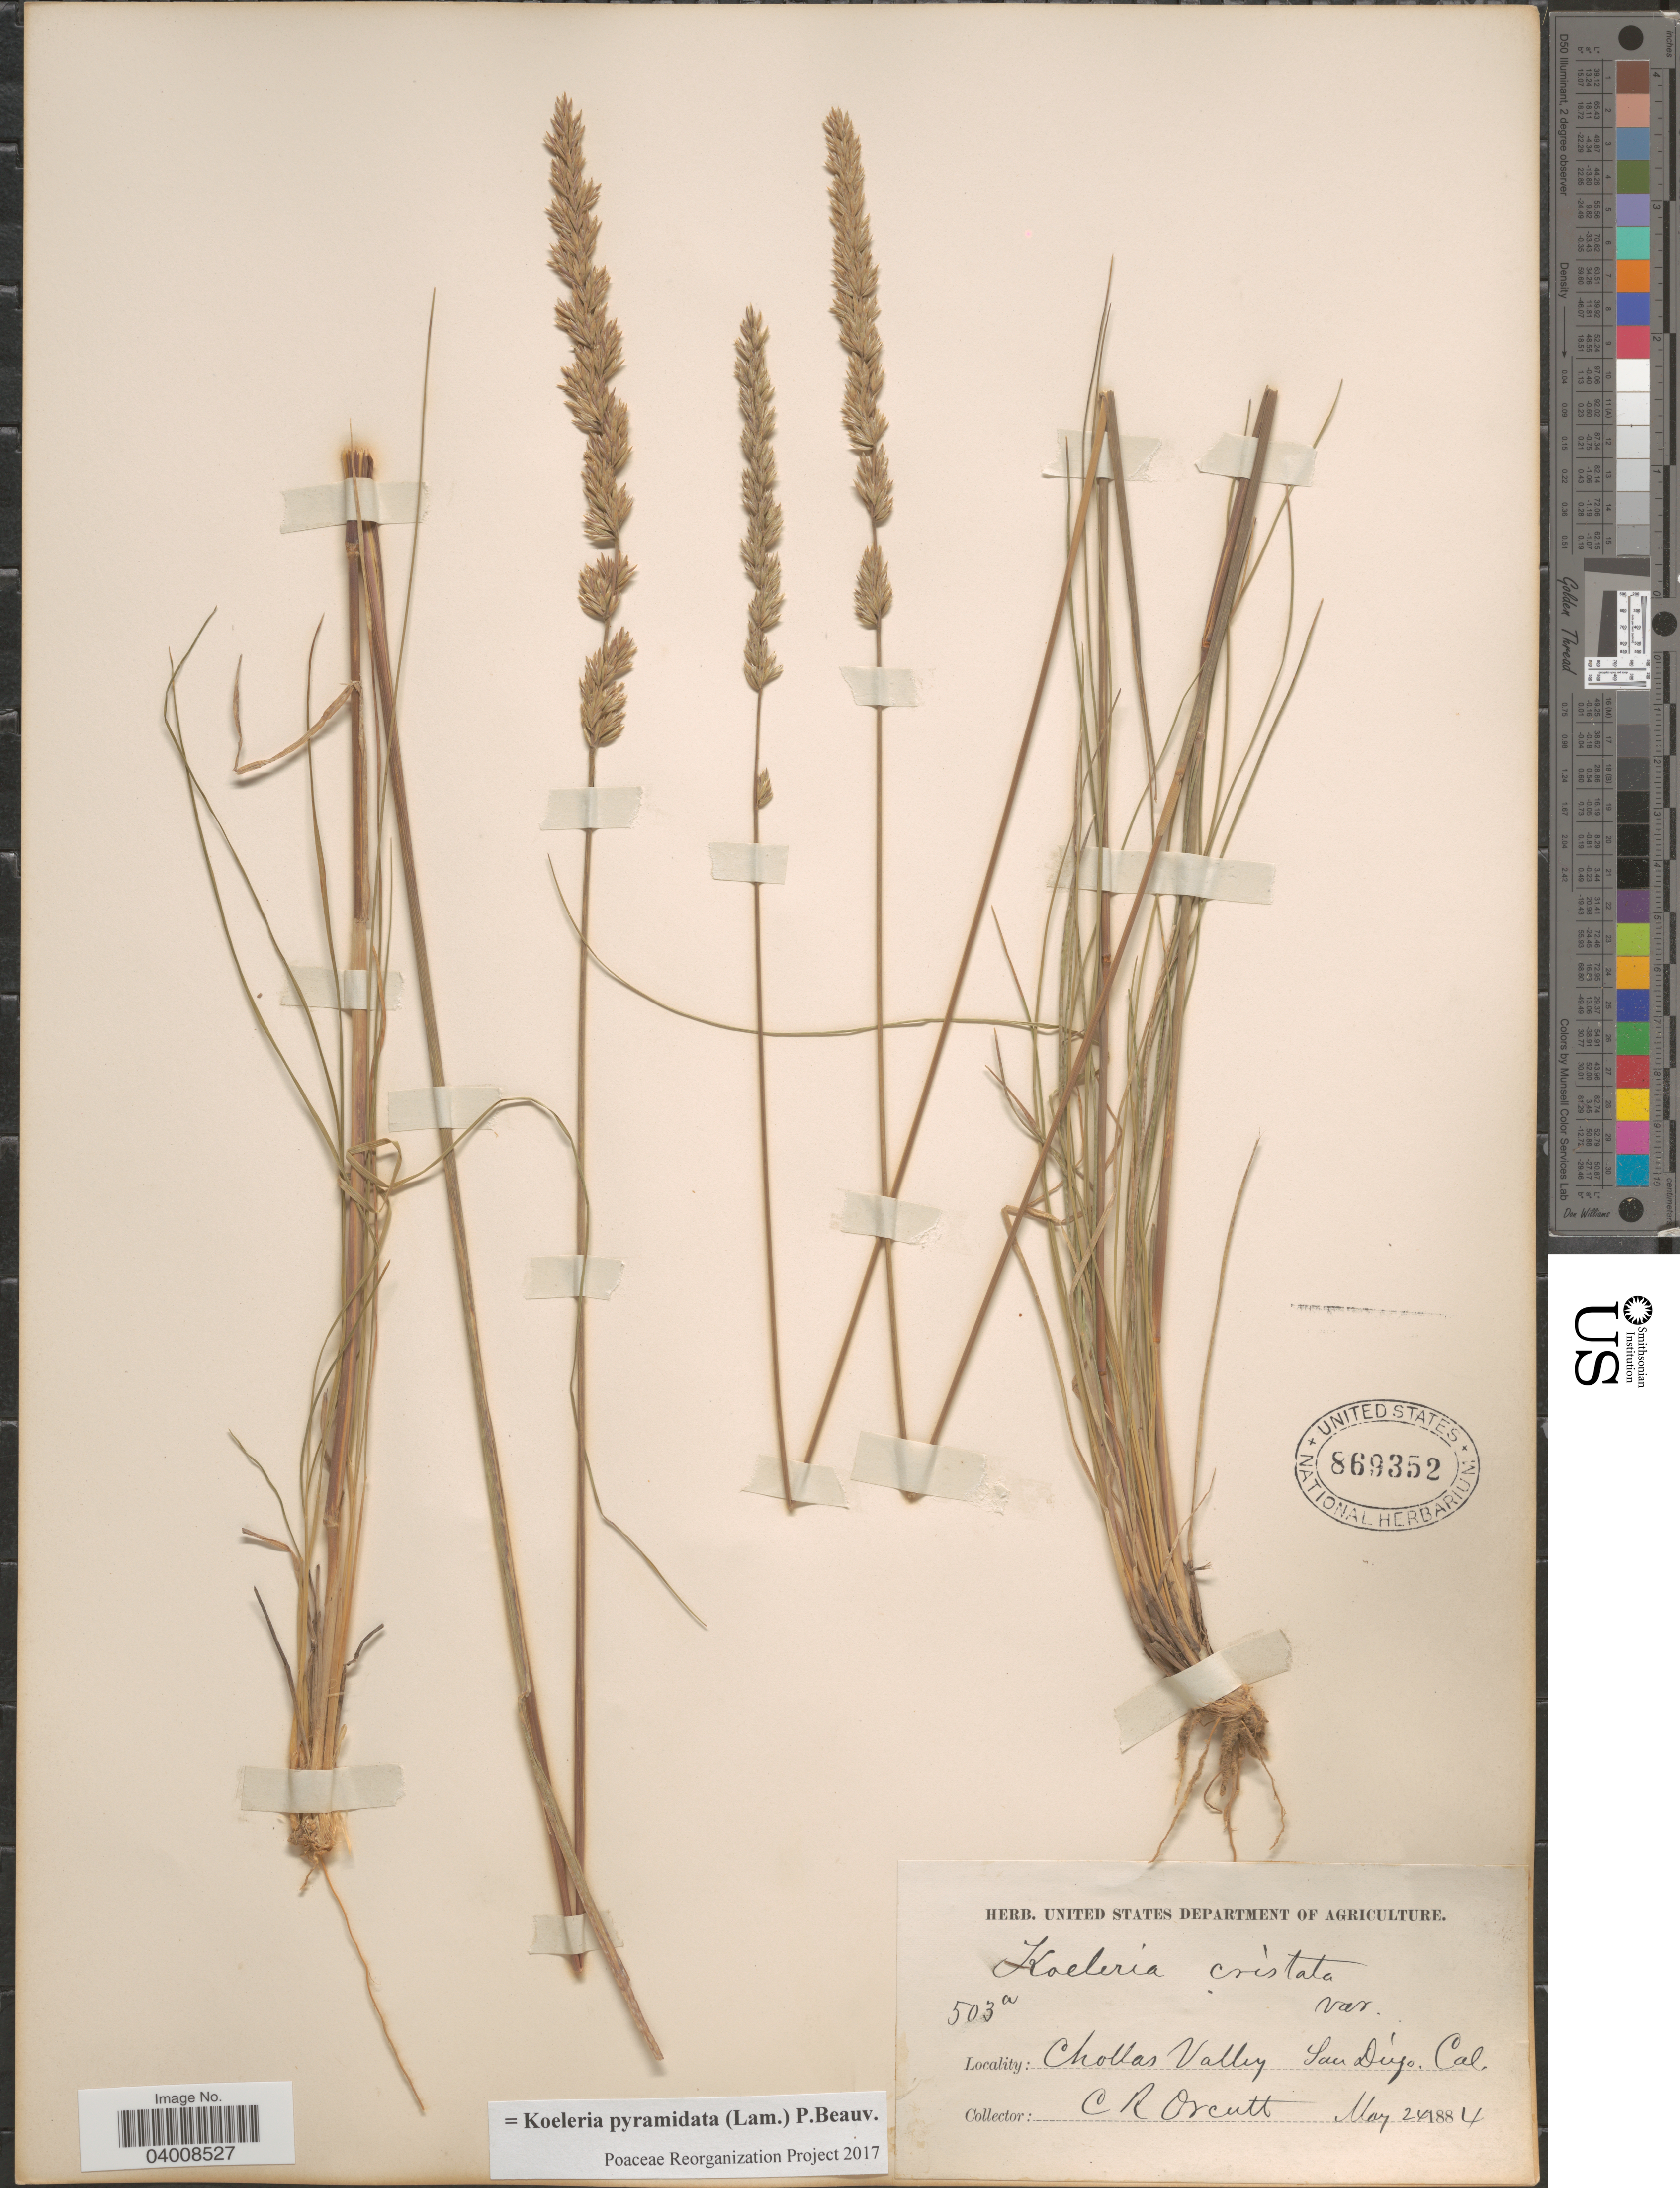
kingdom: Plantae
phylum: Tracheophyta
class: Liliopsida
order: Poales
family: Poaceae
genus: Koeleria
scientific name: Koeleria pyramidata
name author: (Lam.) P. Beauv.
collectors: C. R. Orcutt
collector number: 503a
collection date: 1884-05-24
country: United States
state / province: California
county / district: San Diego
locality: Chollas Valley. San Diego.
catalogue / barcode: US 869352